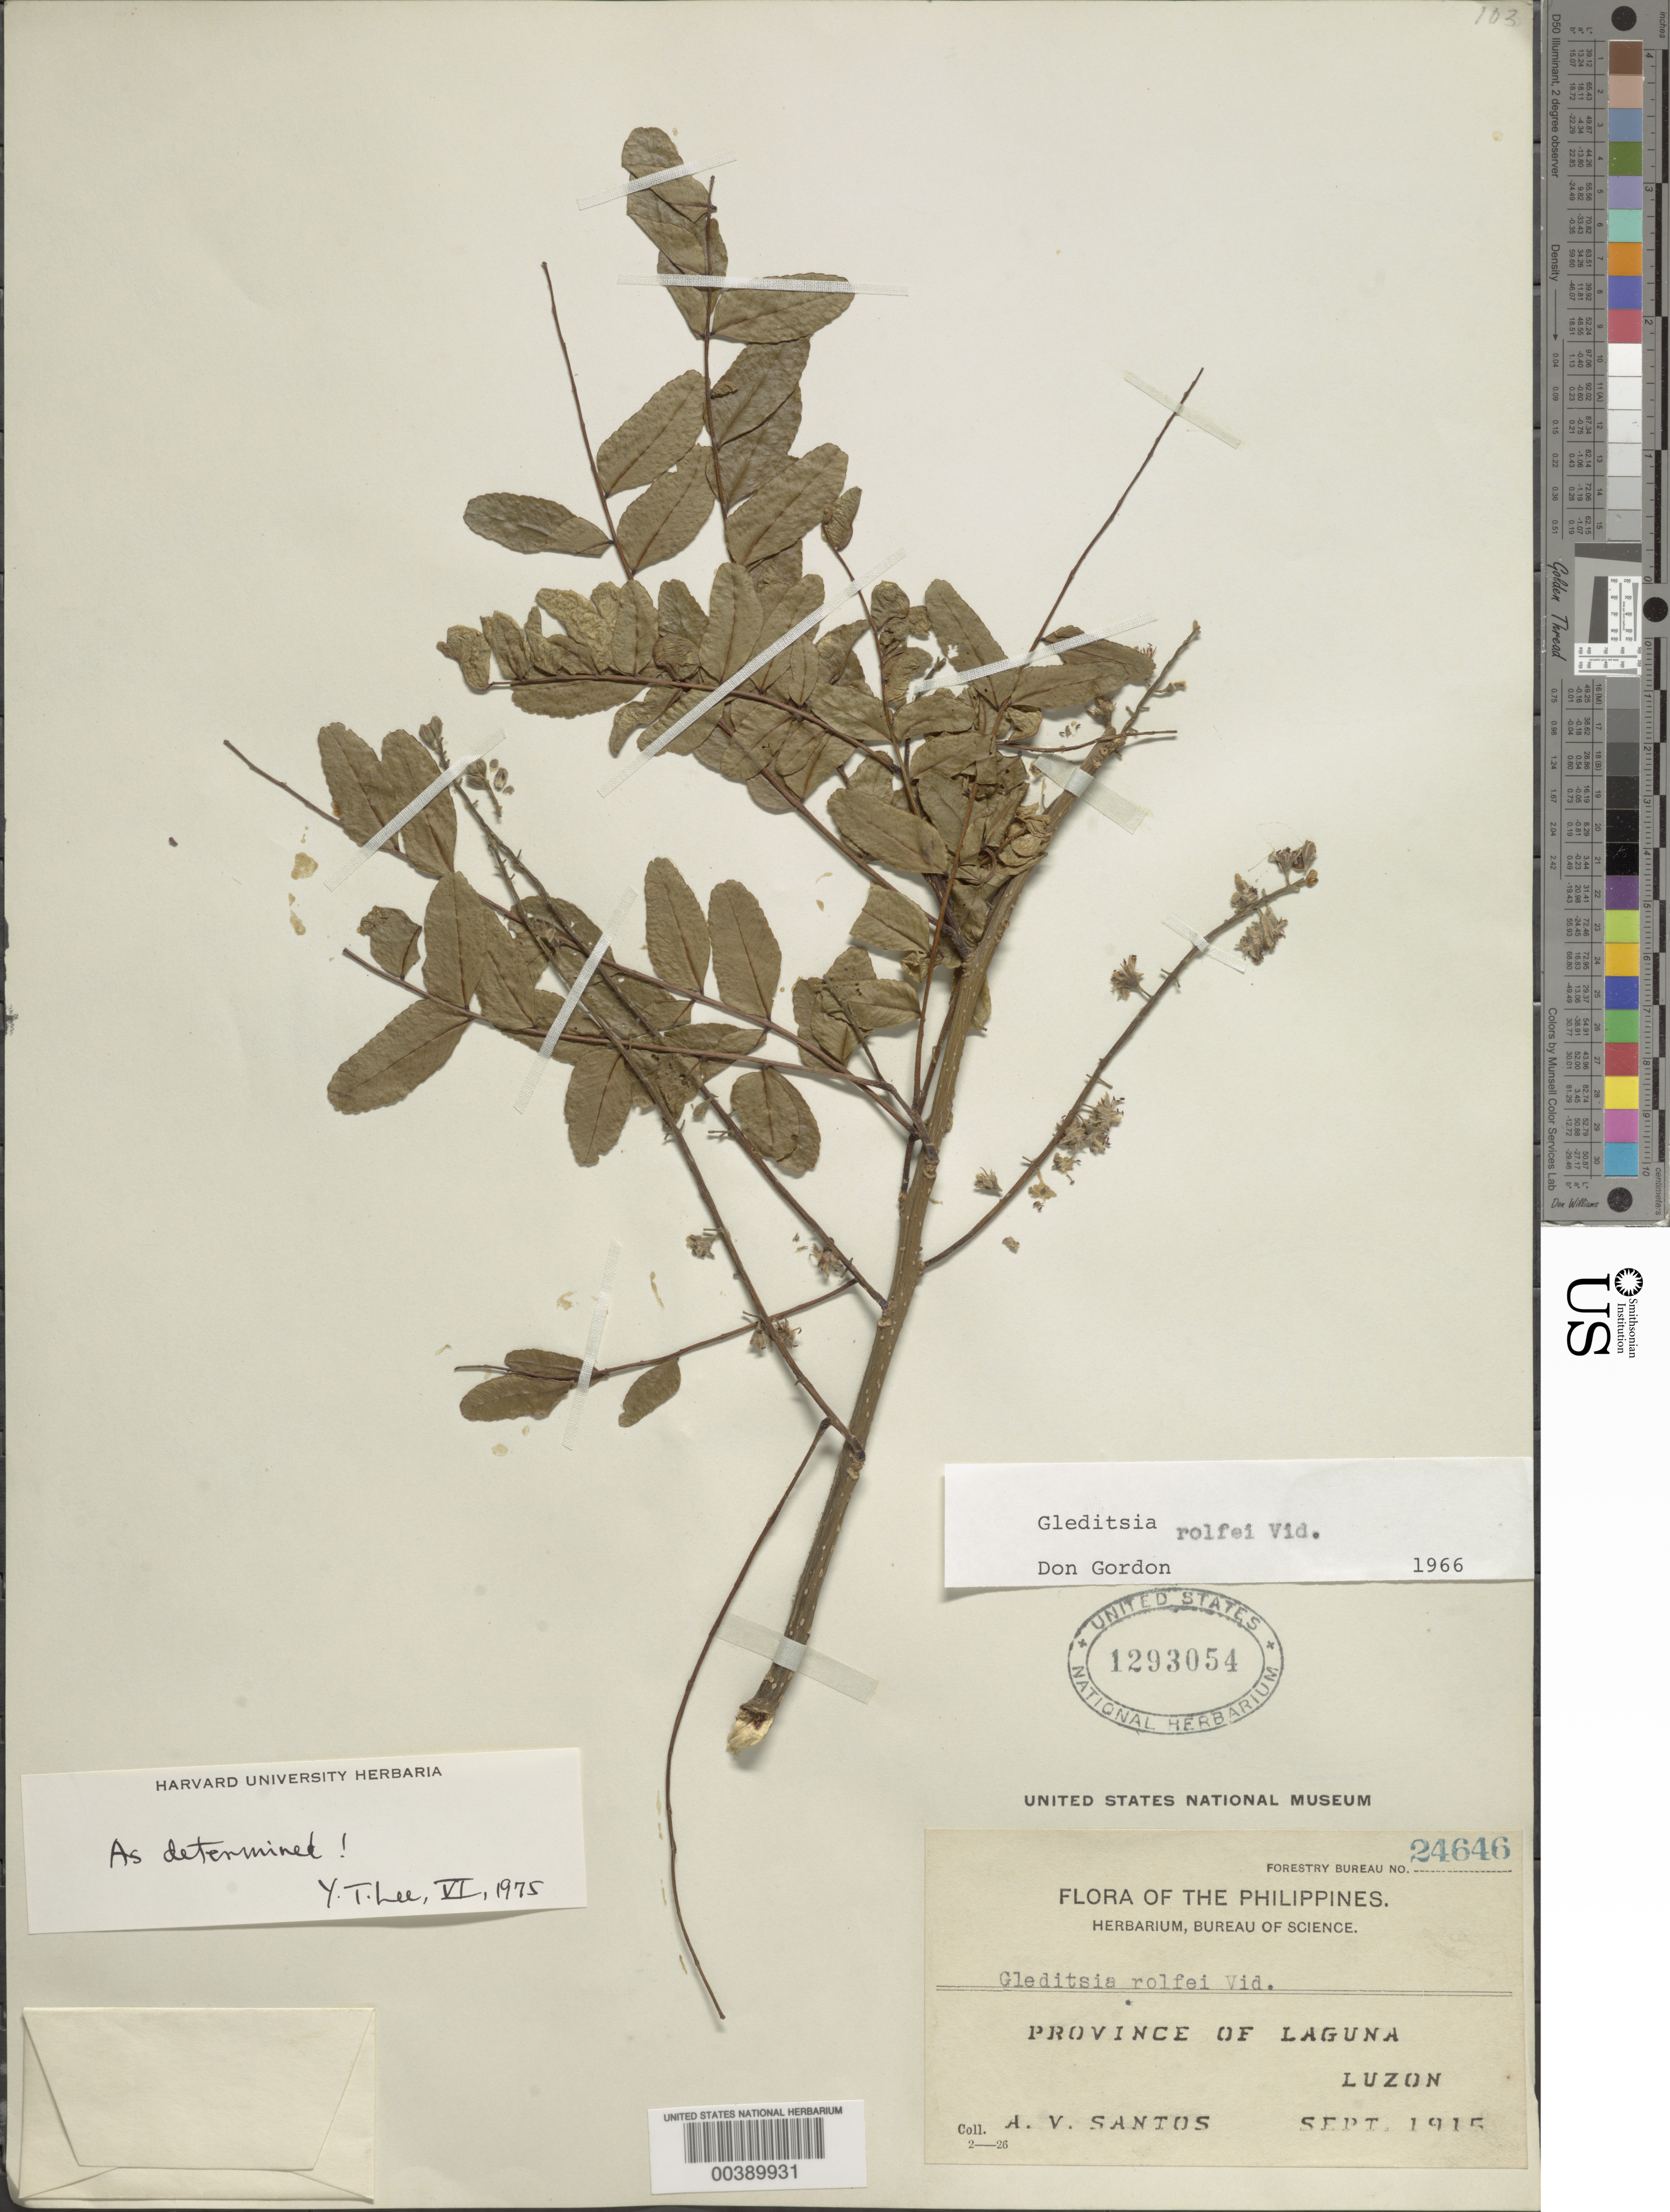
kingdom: Plantae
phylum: Tracheophyta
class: Magnoliopsida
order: Fabales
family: Fabaceae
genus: Gleditsia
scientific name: Gleditsia rolfei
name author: S. Vidal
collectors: A. Santos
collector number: Forestry Bureau No. 24646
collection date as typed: Sep 1915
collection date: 1915-09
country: Philippines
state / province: Calabarzon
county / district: Laguna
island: Luzon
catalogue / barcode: US 1293054